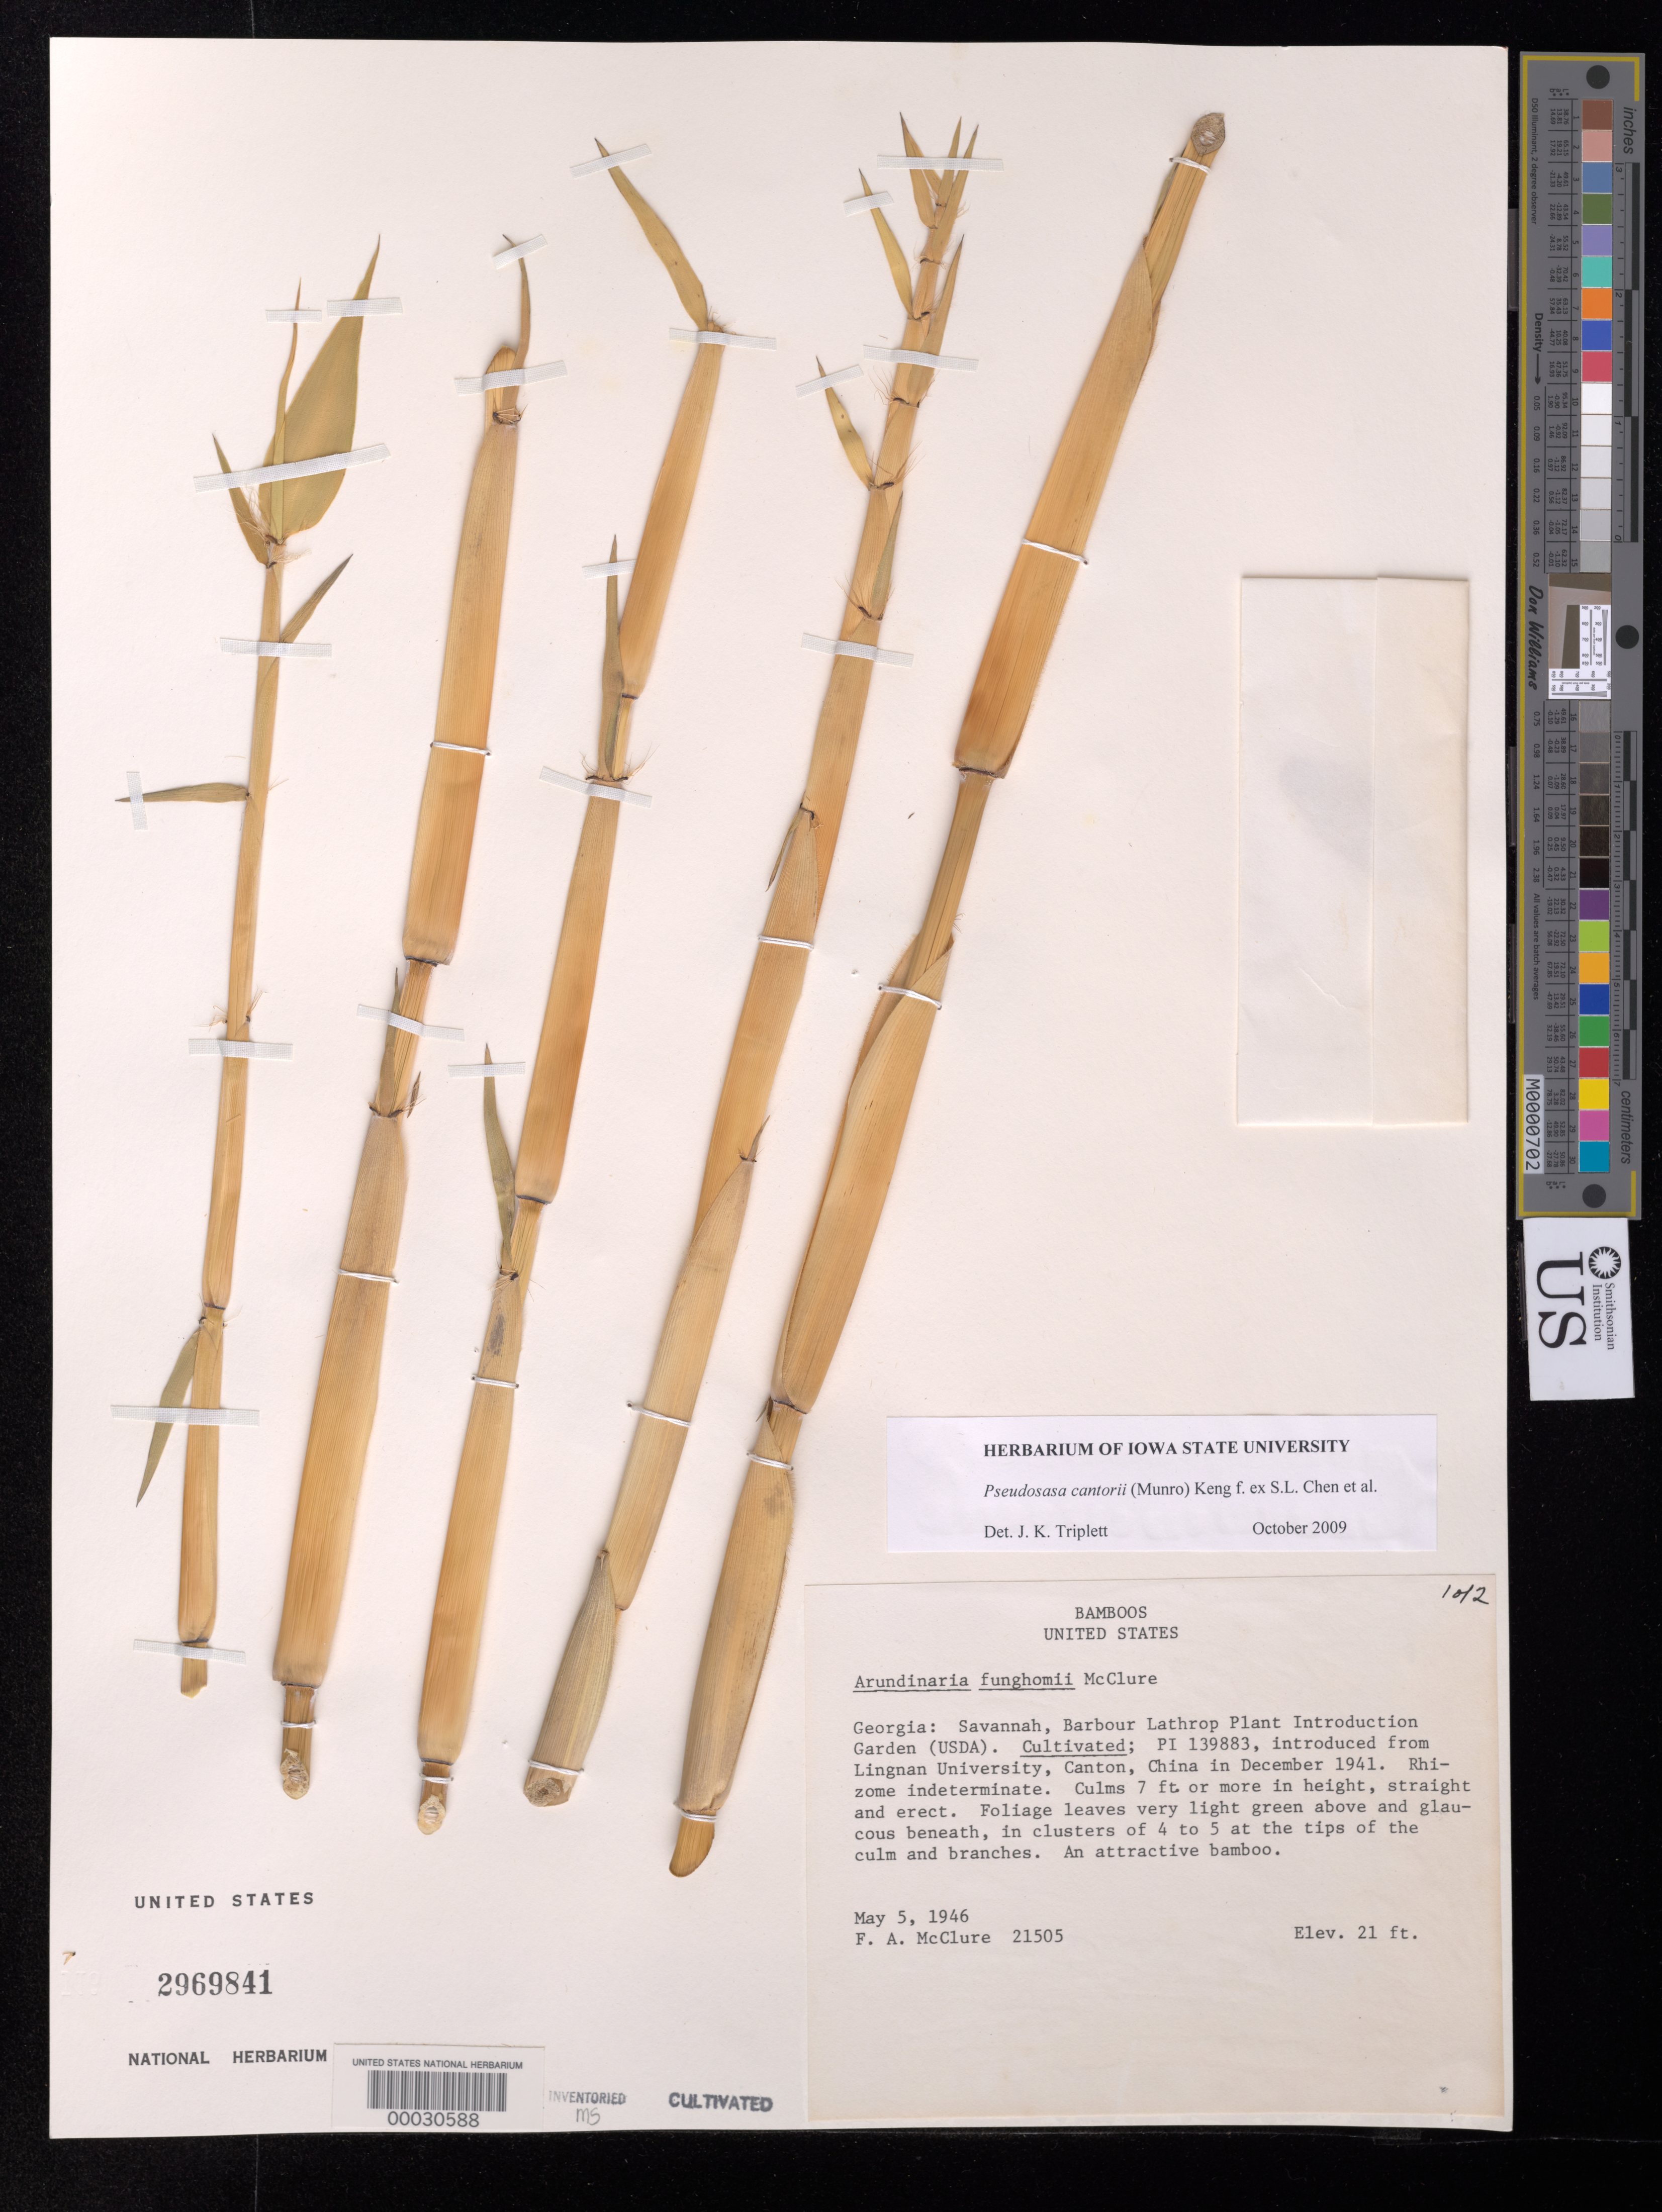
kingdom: Plantae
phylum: Tracheophyta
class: Liliopsida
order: Poales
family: Poaceae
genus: Pseudosasa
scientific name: Pseudosasa cantorii (Munro) Keng f. ex S.L. Chen et al.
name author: (Munro) Keng f. ex S.L. Chen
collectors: F. A. McClure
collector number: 21505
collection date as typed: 05 May 1946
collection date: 1946-05-05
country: United States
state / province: Georgia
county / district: Chatham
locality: Savannah, Barbour Lathrop Plant Introduction Garden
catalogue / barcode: US 2969842